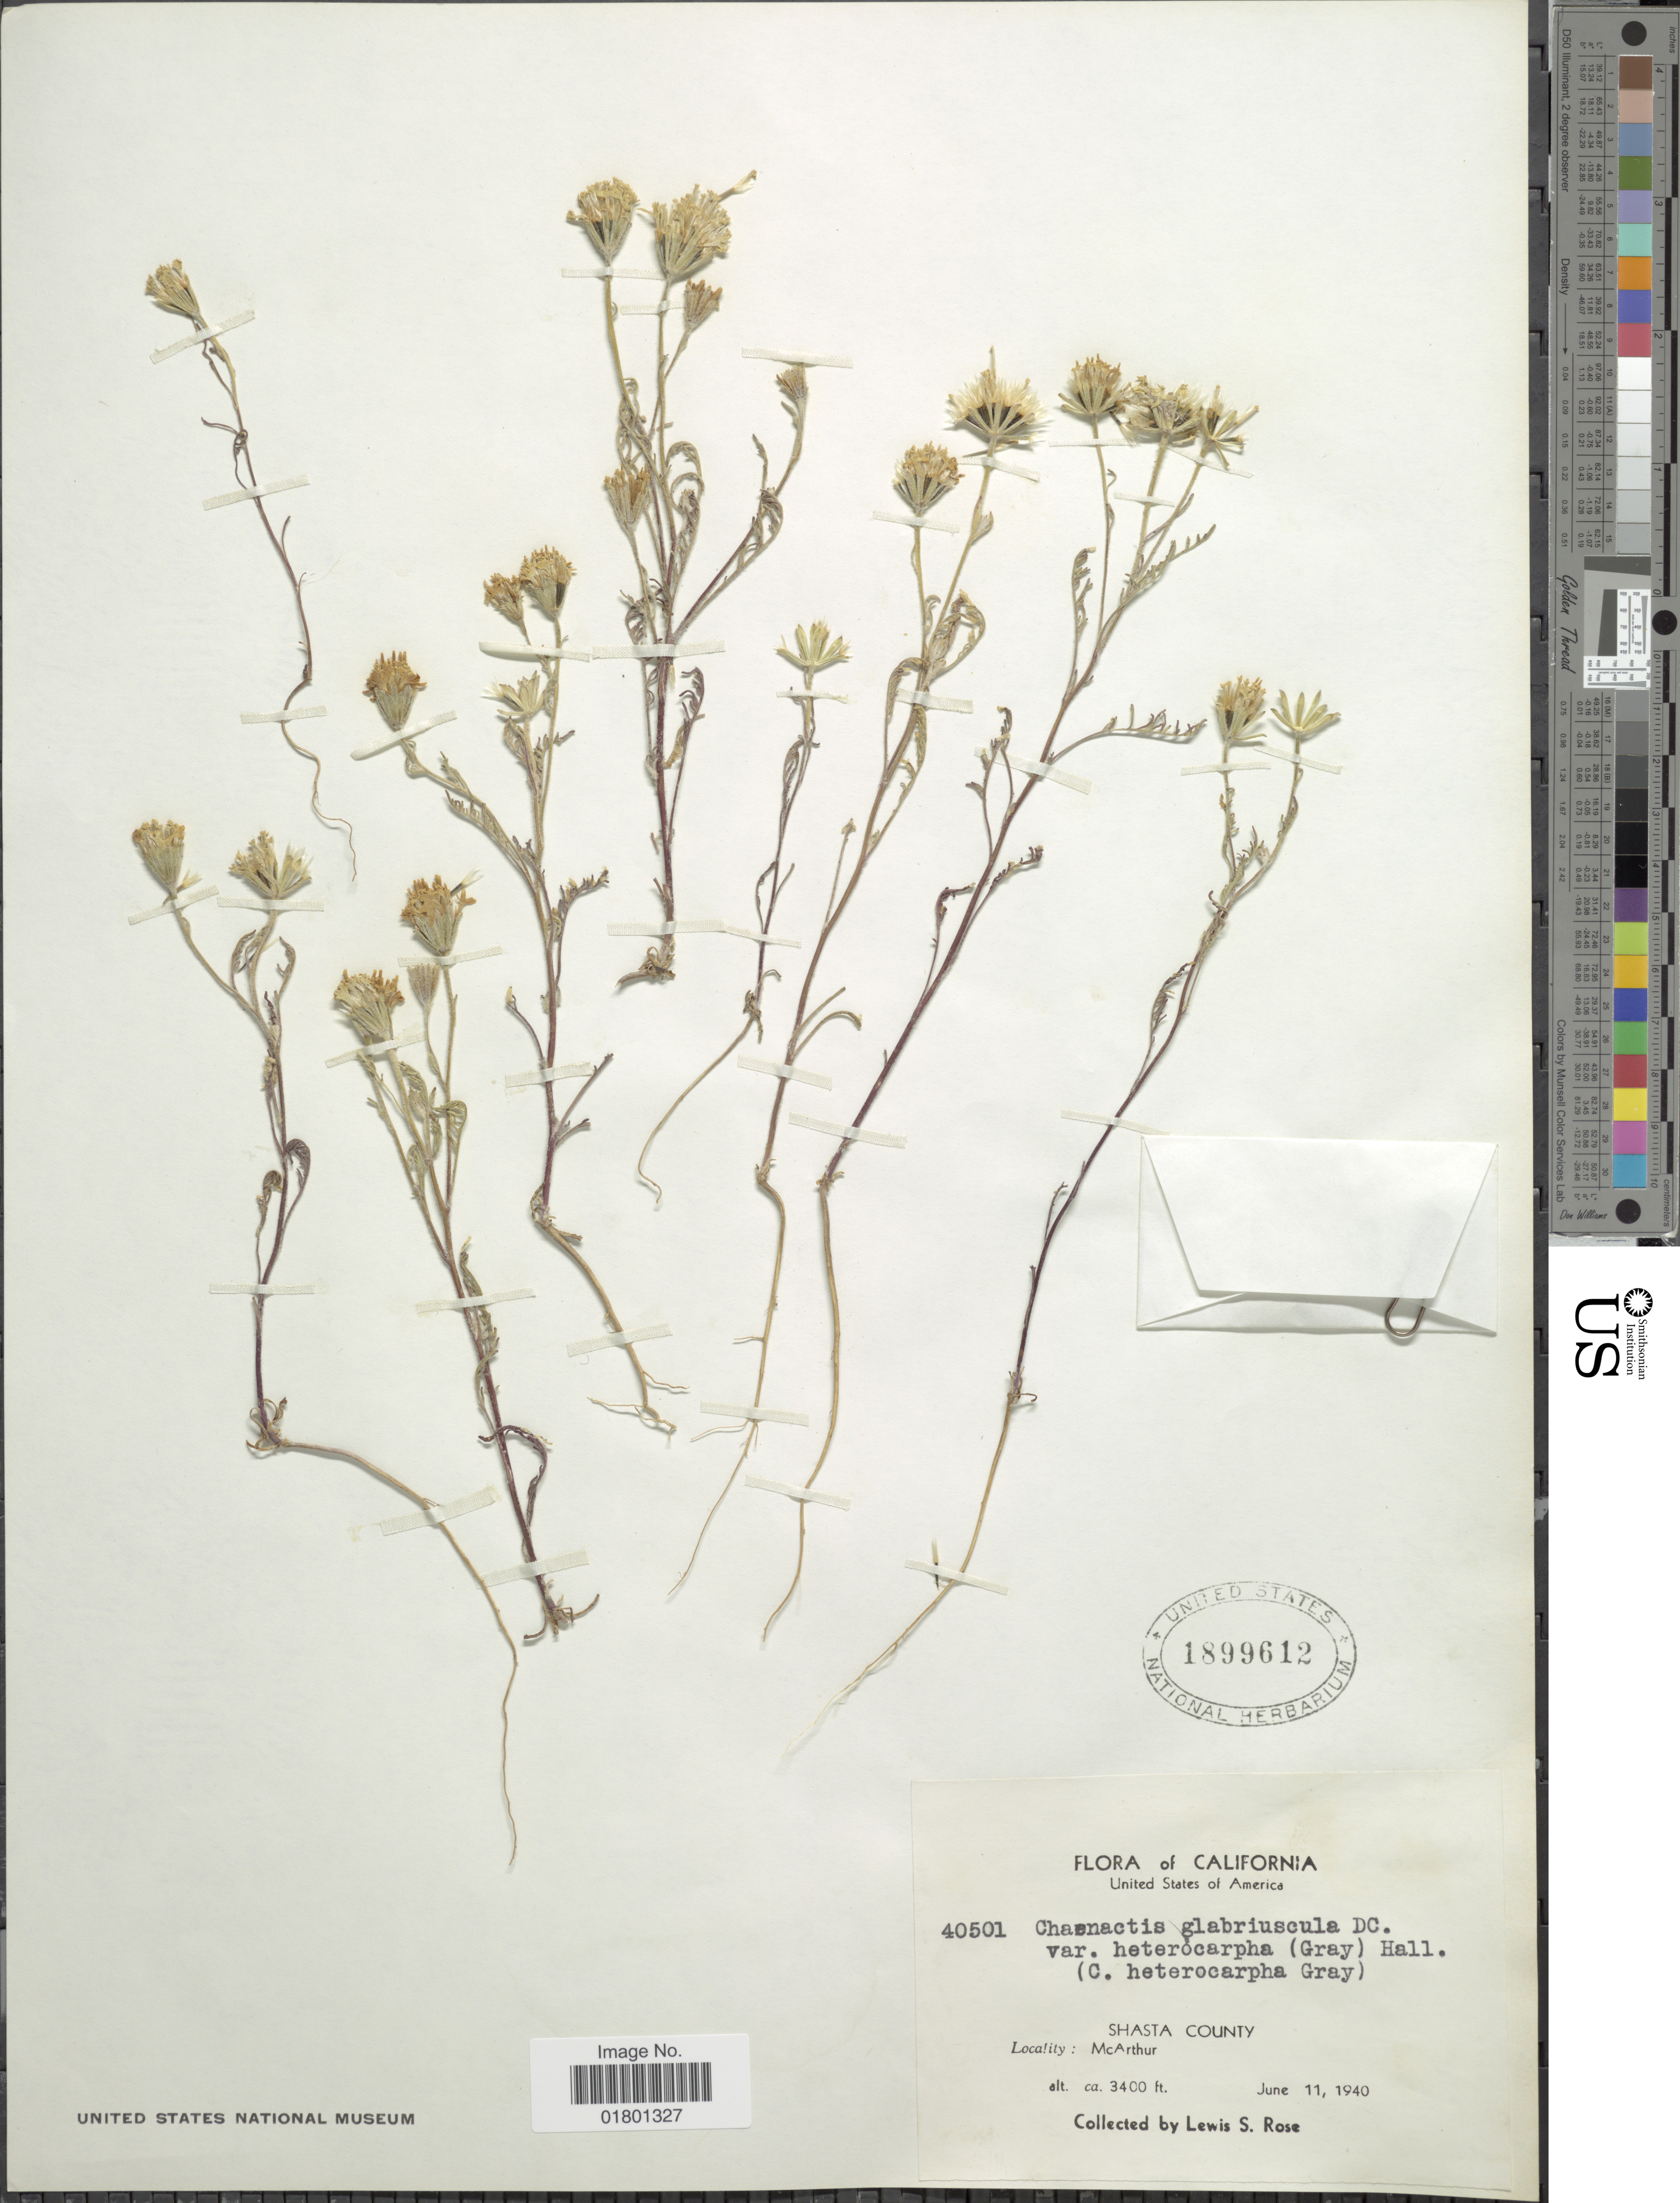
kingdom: Plantae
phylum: Tracheophyta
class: Magnoliopsida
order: Asterales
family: Asteraceae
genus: Chaenactis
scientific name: Chaenactis heterocarpha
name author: Torr. & A. Gray ex A. Gray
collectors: L. S. Rose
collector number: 40501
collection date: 1940-06-11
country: United States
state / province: California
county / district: Shasta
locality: Shasta County, McArthur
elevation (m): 1036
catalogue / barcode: US 1899612